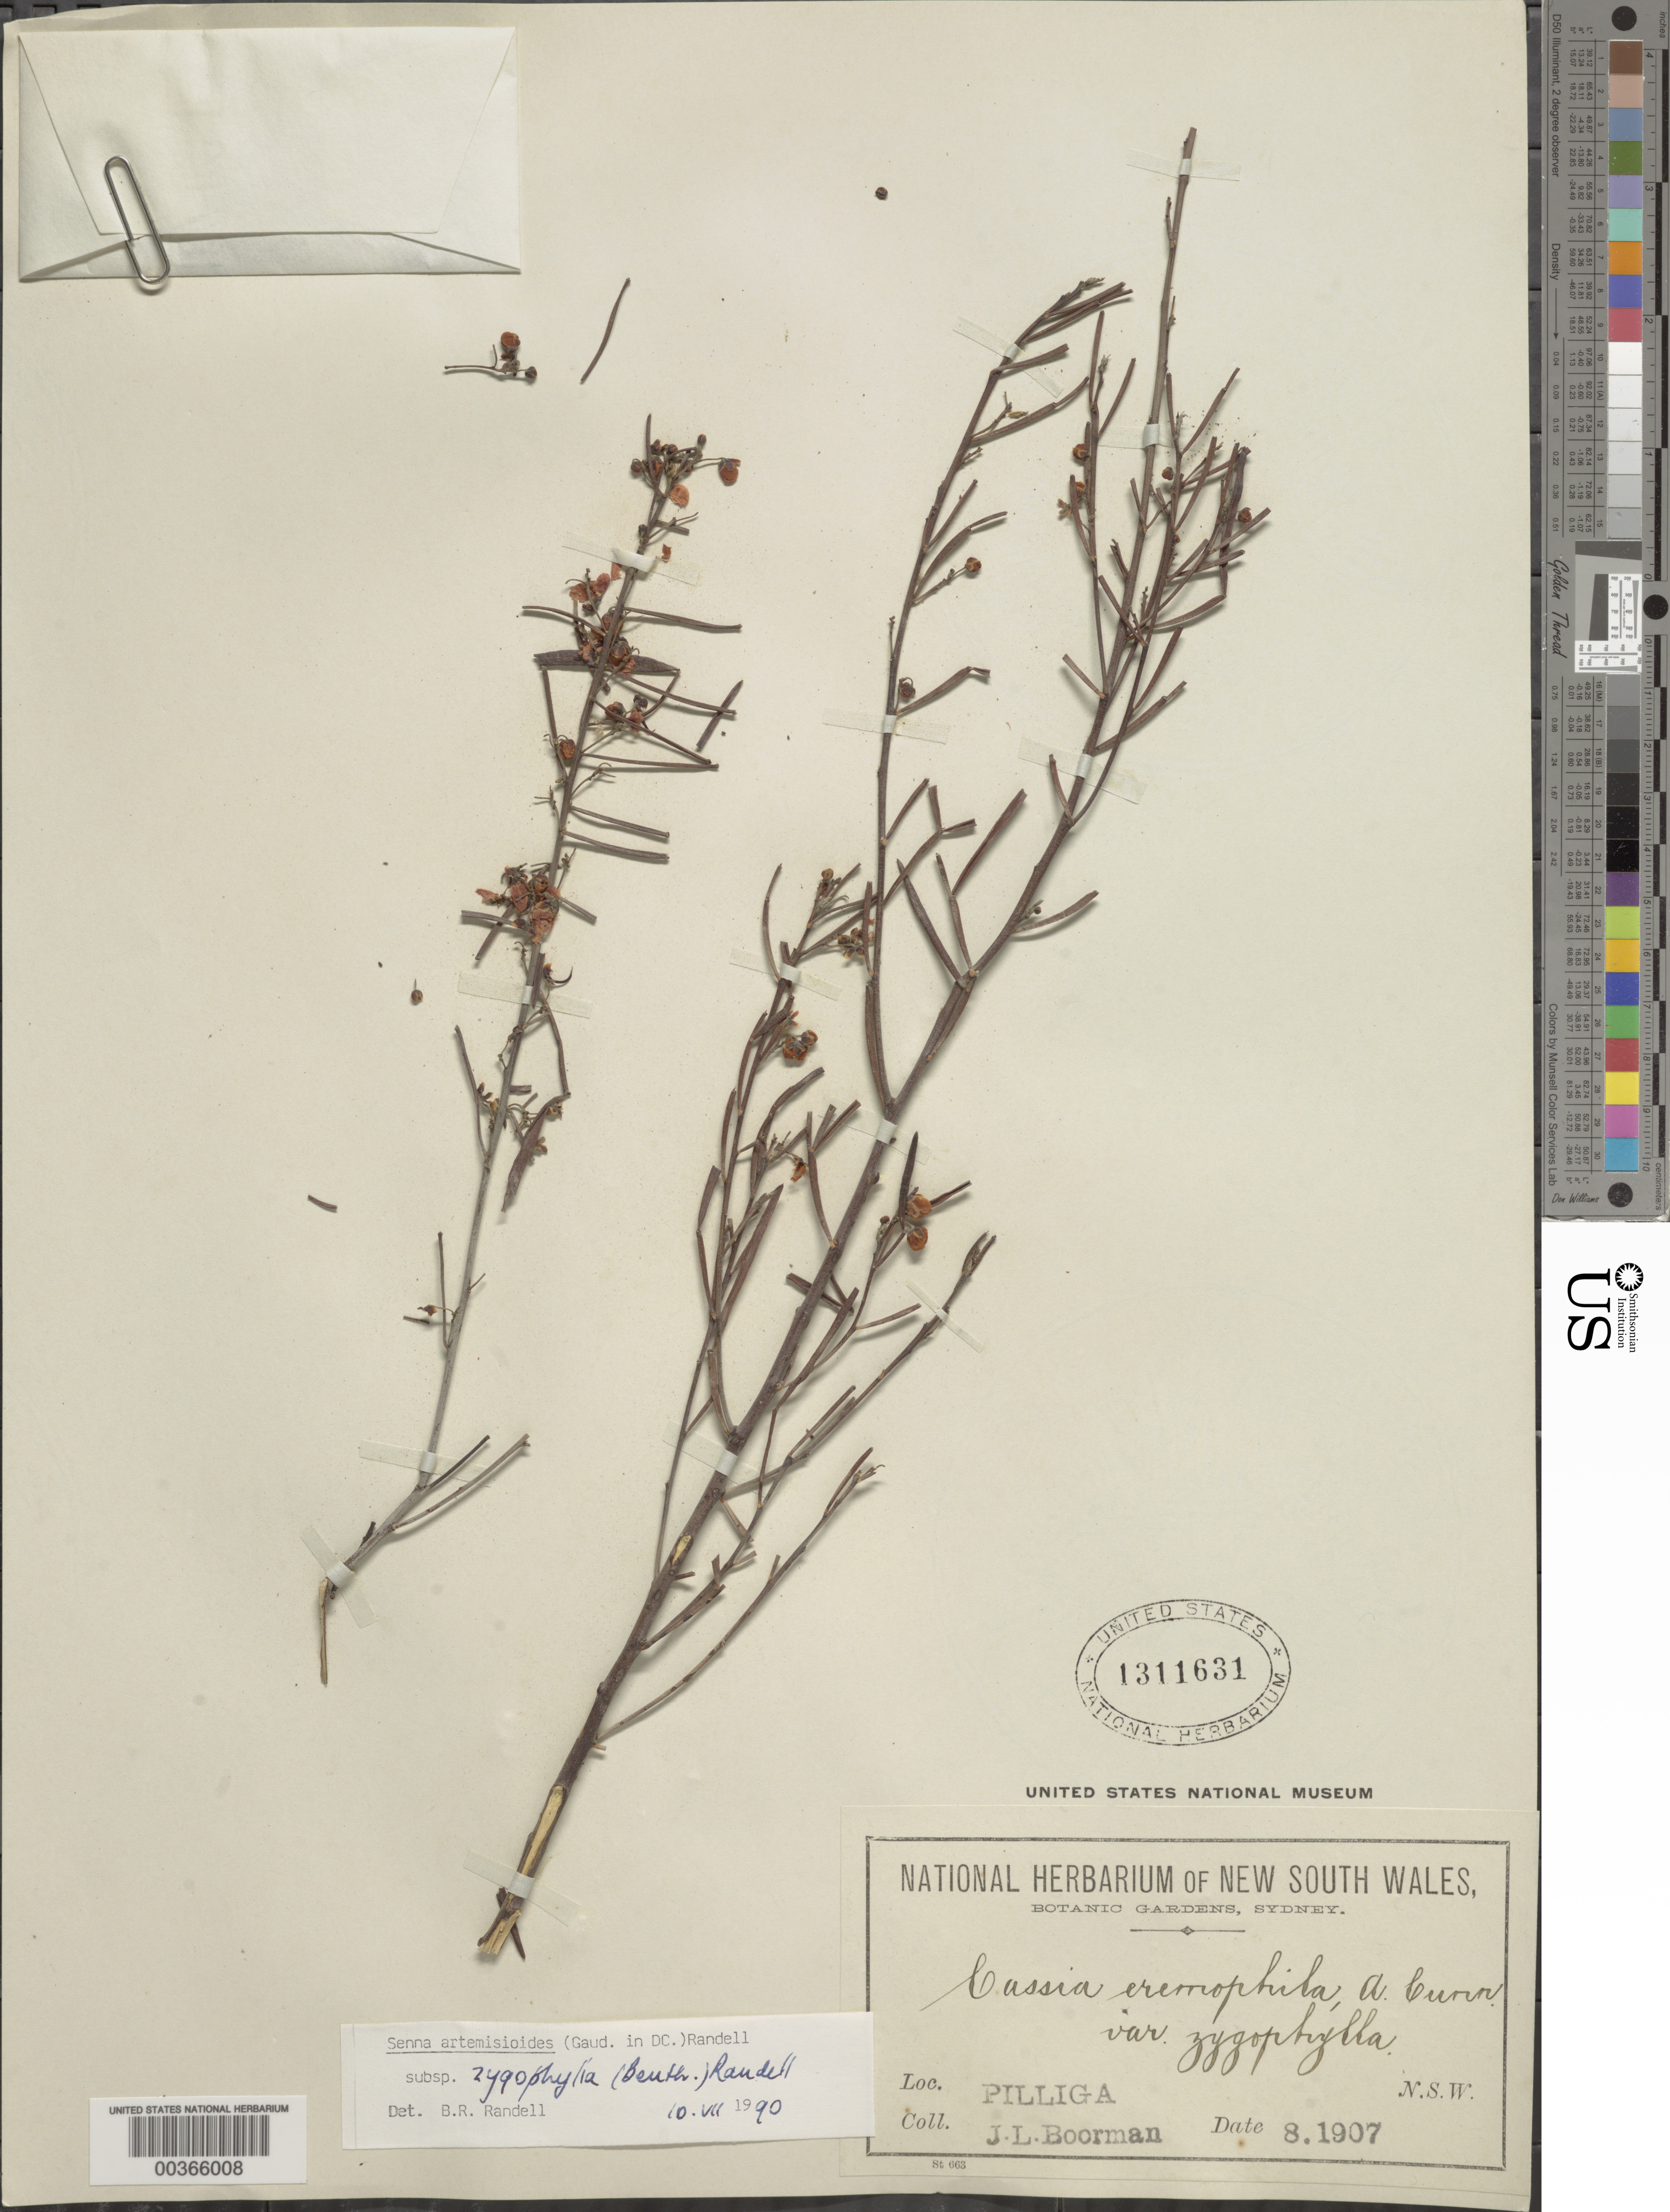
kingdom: Plantae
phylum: Tracheophyta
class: Magnoliopsida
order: Fabales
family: Fabaceae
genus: Senna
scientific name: Senna artemisioides subsp. zygophylla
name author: Randell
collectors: J. Boorman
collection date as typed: Aug 1907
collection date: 1907-08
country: Australia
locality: Pilliga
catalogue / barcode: US 1311631